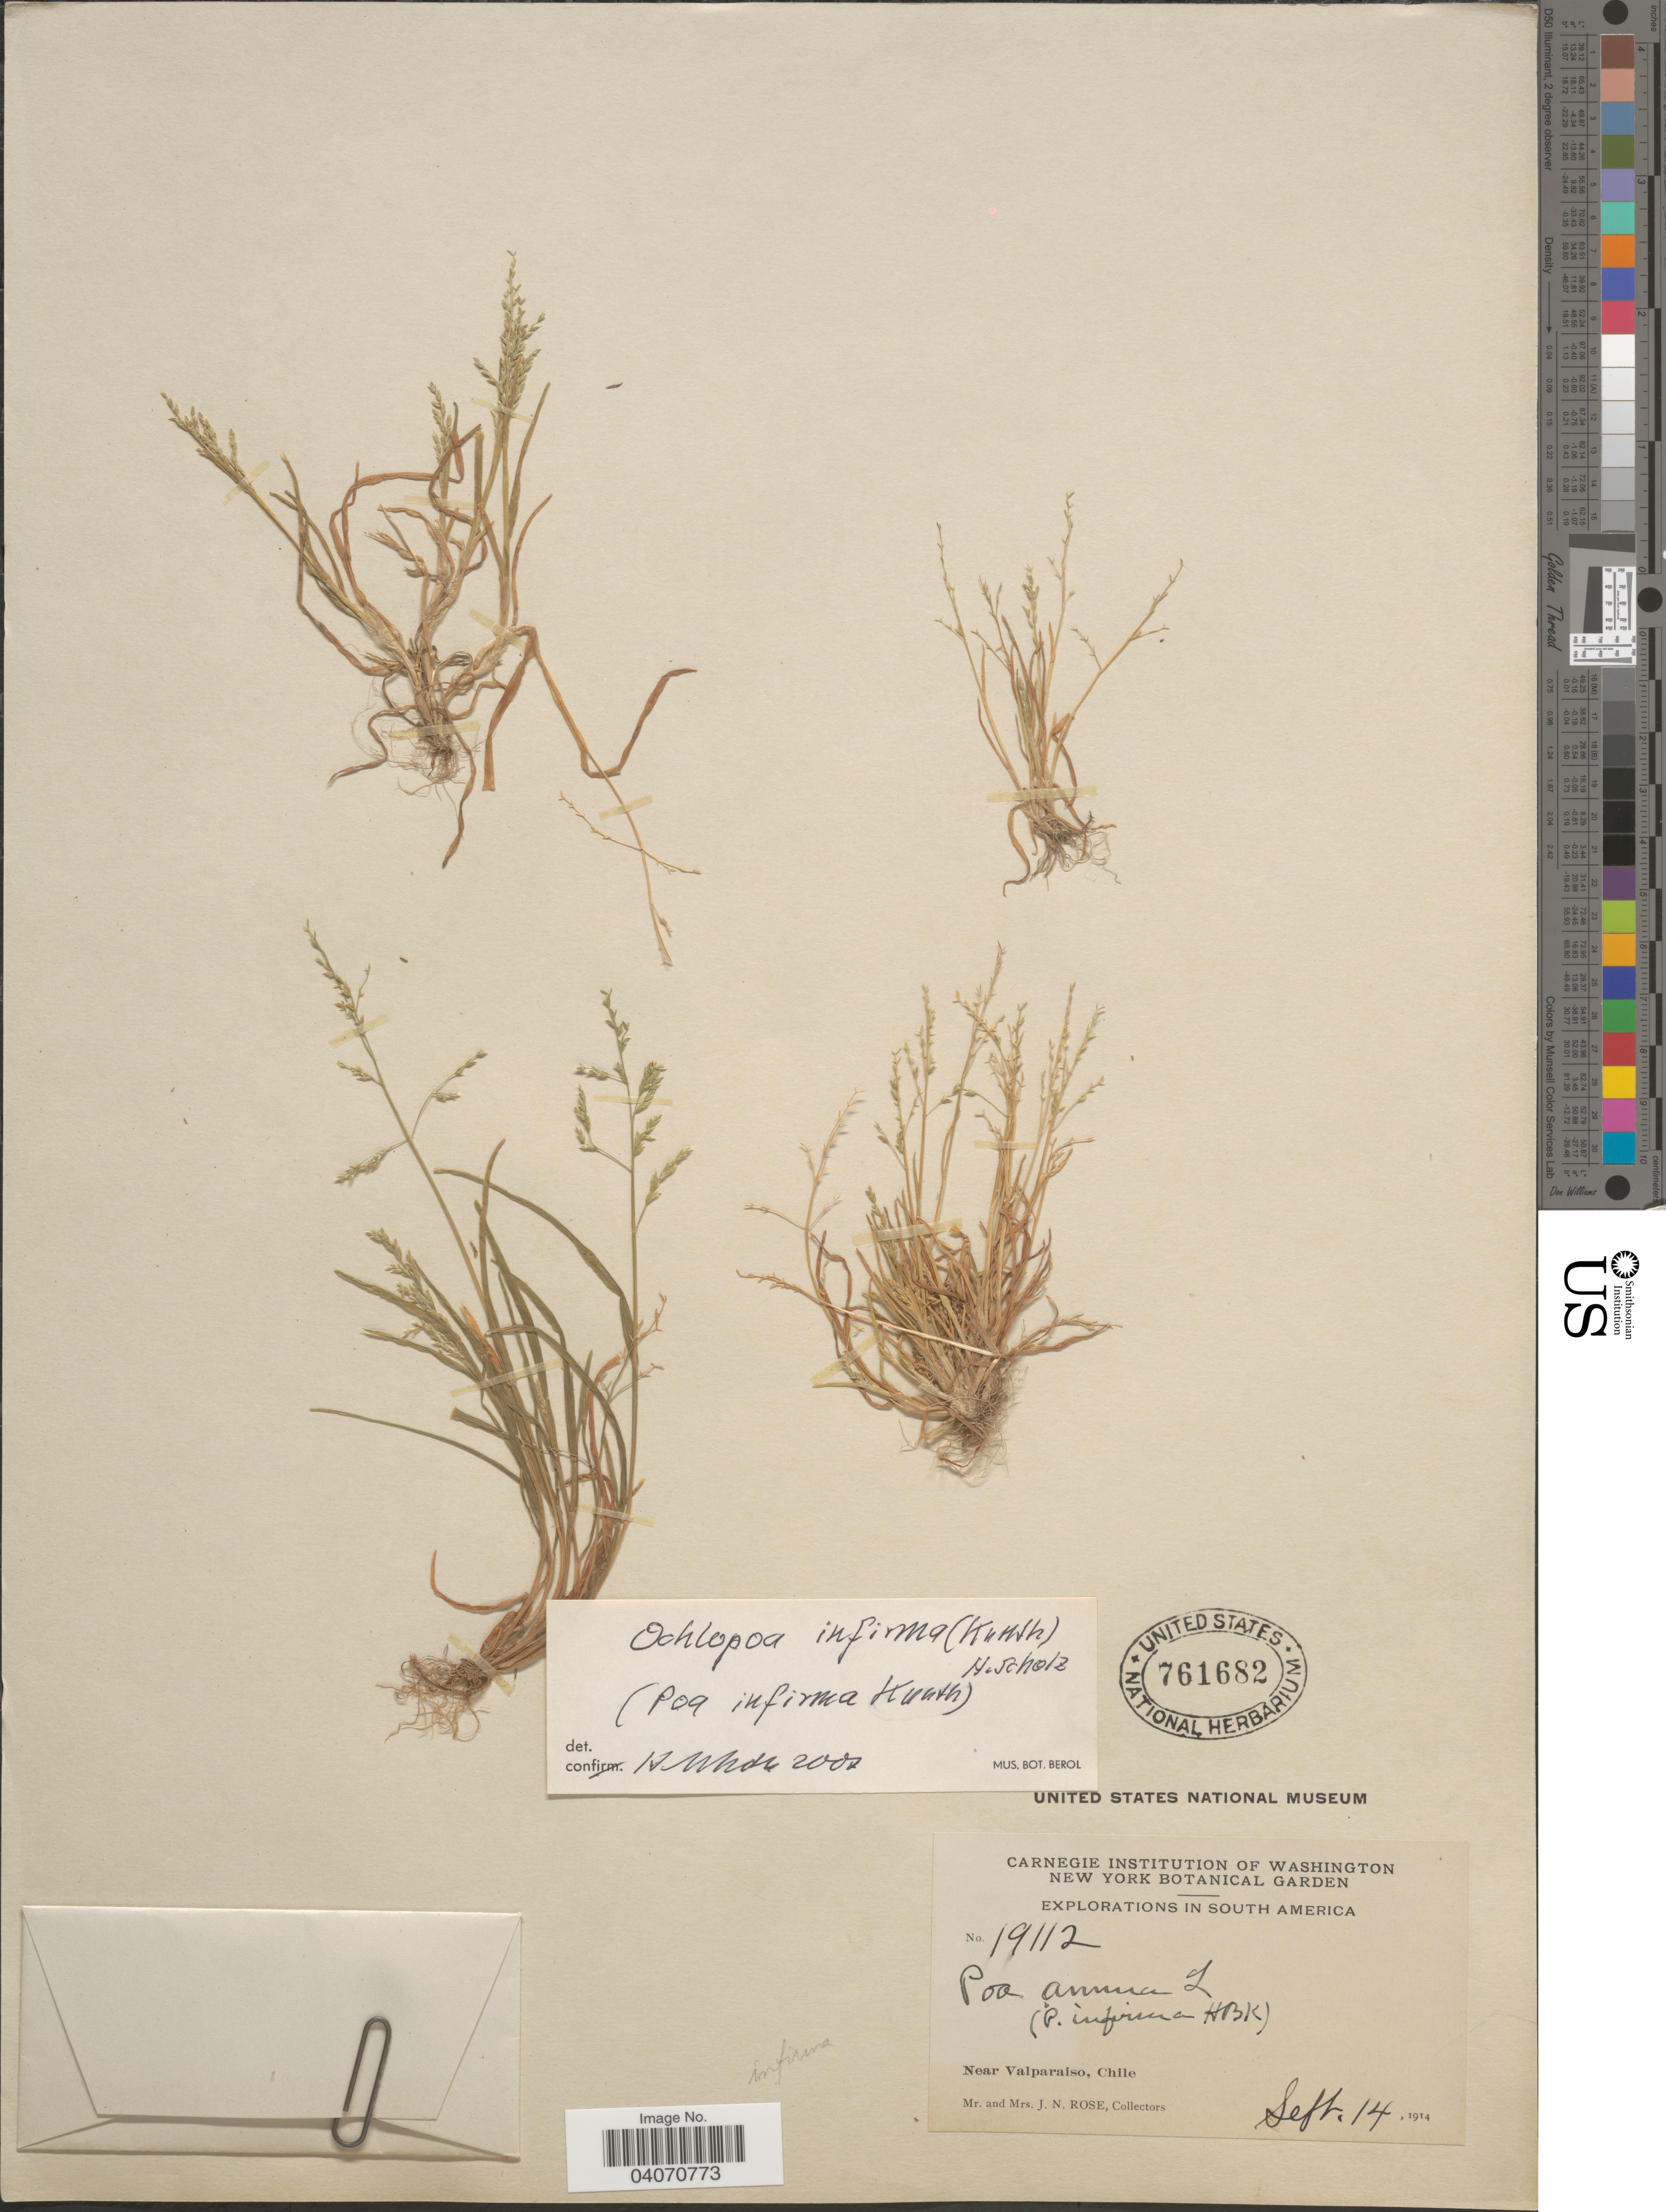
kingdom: Plantae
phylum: Tracheophyta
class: Liliopsida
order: Poales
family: Poaceae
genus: Poa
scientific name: Poa infirma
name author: Kunth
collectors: J. N. Rose & L. B. Rose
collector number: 19112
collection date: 1914-09-14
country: Chile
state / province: Valparaíso (V)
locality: Explorations in South America. Near Valparaiso.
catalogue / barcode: US 761682